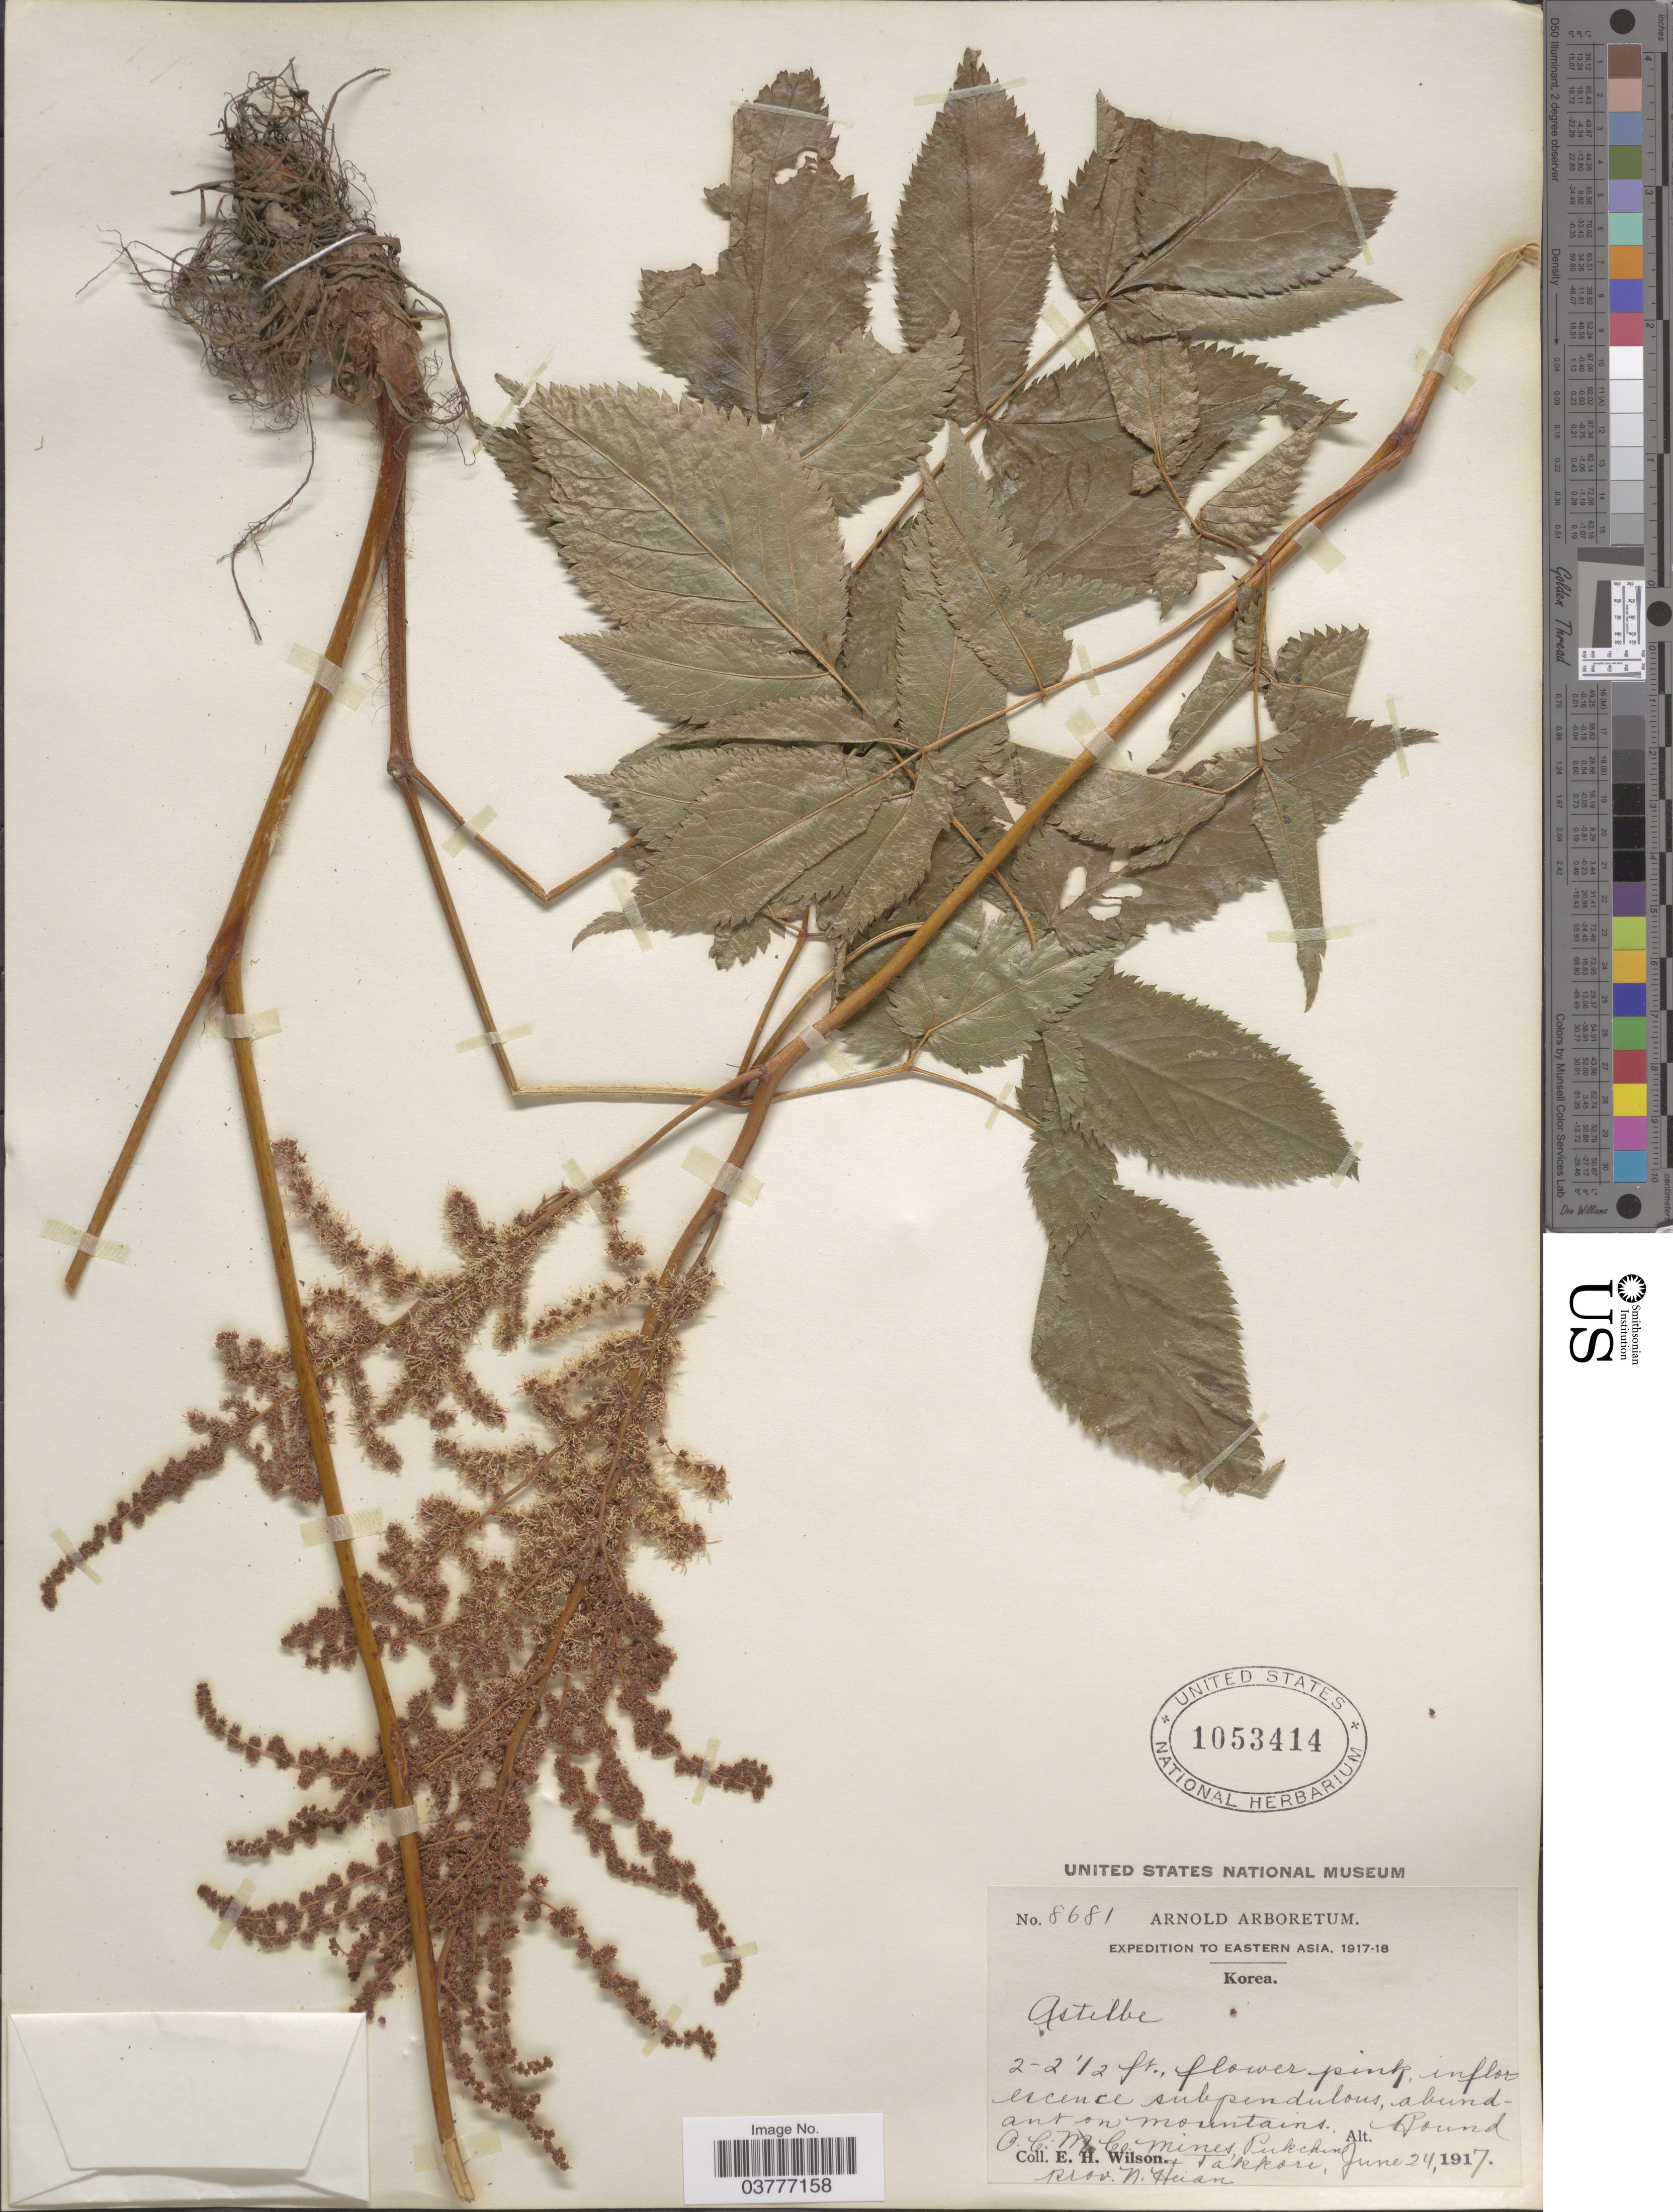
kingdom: Plantae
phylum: Tracheophyta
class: Magnoliopsida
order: Saxifragales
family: Saxifragaceae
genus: Astilbe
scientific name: Astilbe koreana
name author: Nakai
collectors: E. Wilson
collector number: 8681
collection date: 1917-06-24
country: North Korea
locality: Around O.C.M. Co. Mines, Pukchin + Takkori. Prov. N. Heian.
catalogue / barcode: US 1053414